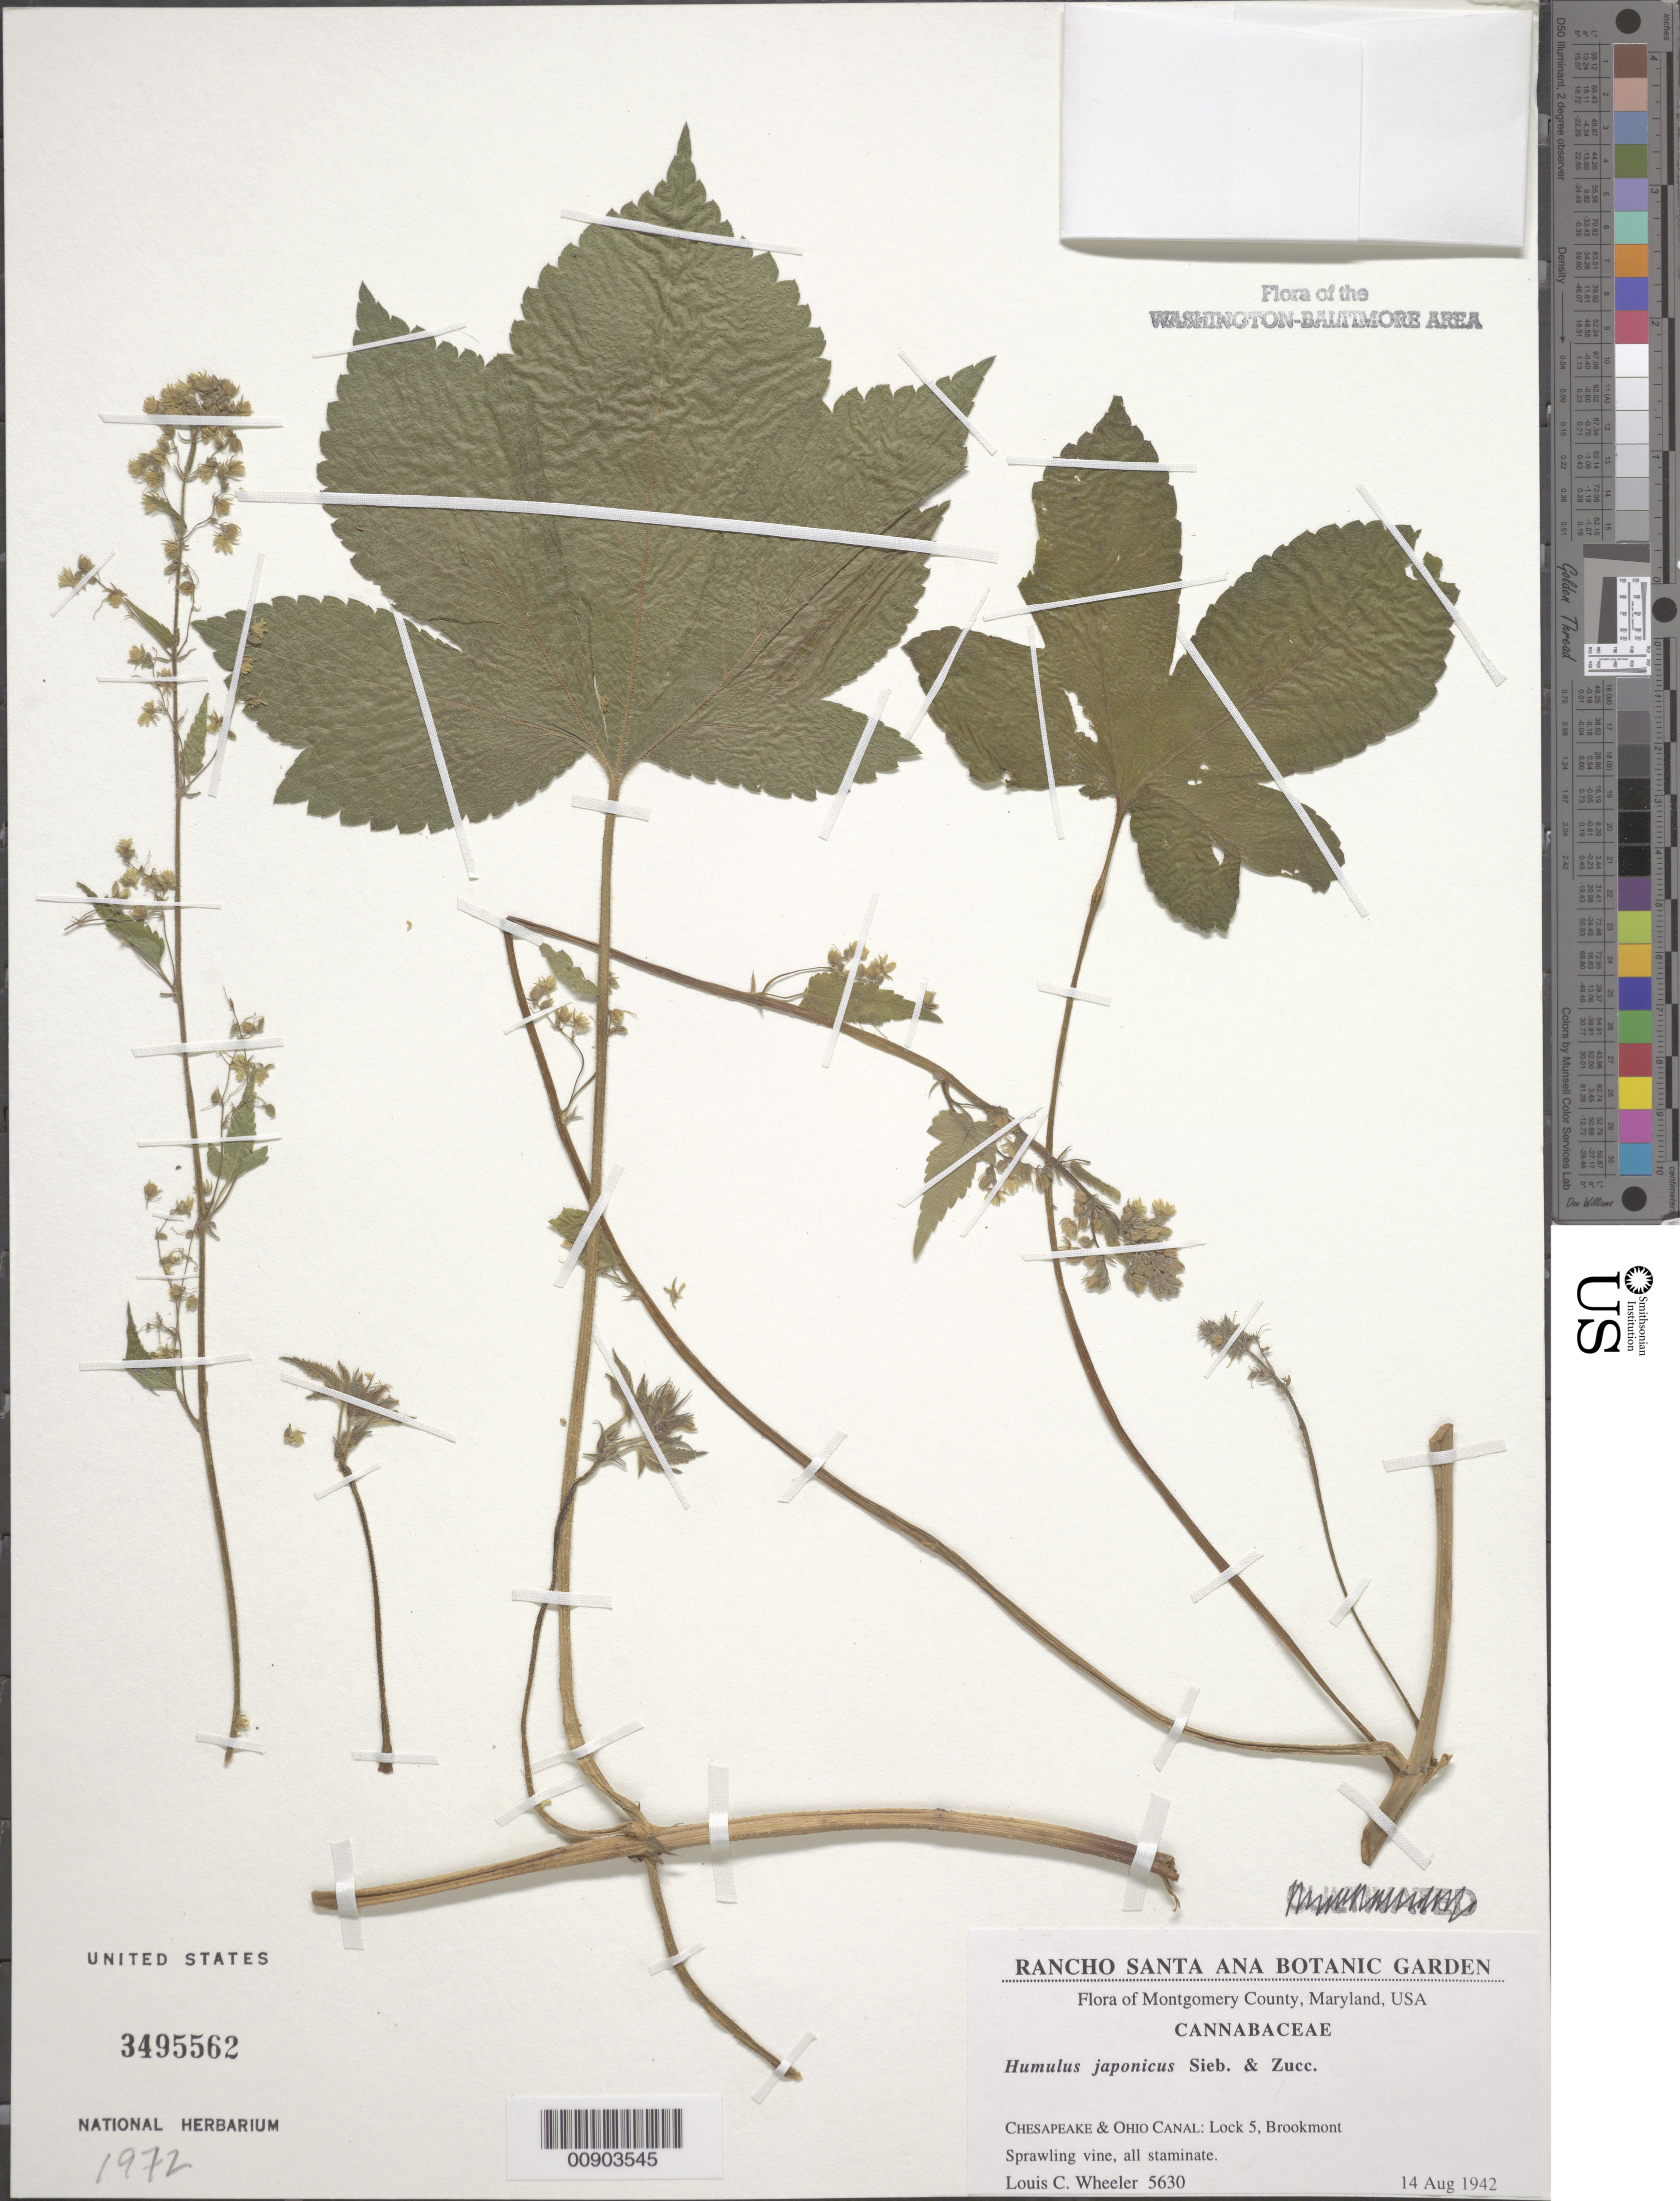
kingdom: Plantae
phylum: Tracheophyta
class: Magnoliopsida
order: Rosales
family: Cannabaceae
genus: Humulus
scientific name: Humulus japonicus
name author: Siebold & Zucc.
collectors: L. C. Wheeler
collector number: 5630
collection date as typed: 14 Aug 1942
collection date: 1942-08-14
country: United States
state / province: Maryland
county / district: Montgomery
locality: Chesapeake and Ohio Canal: Lock 5, Brookmont.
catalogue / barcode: US 3495562